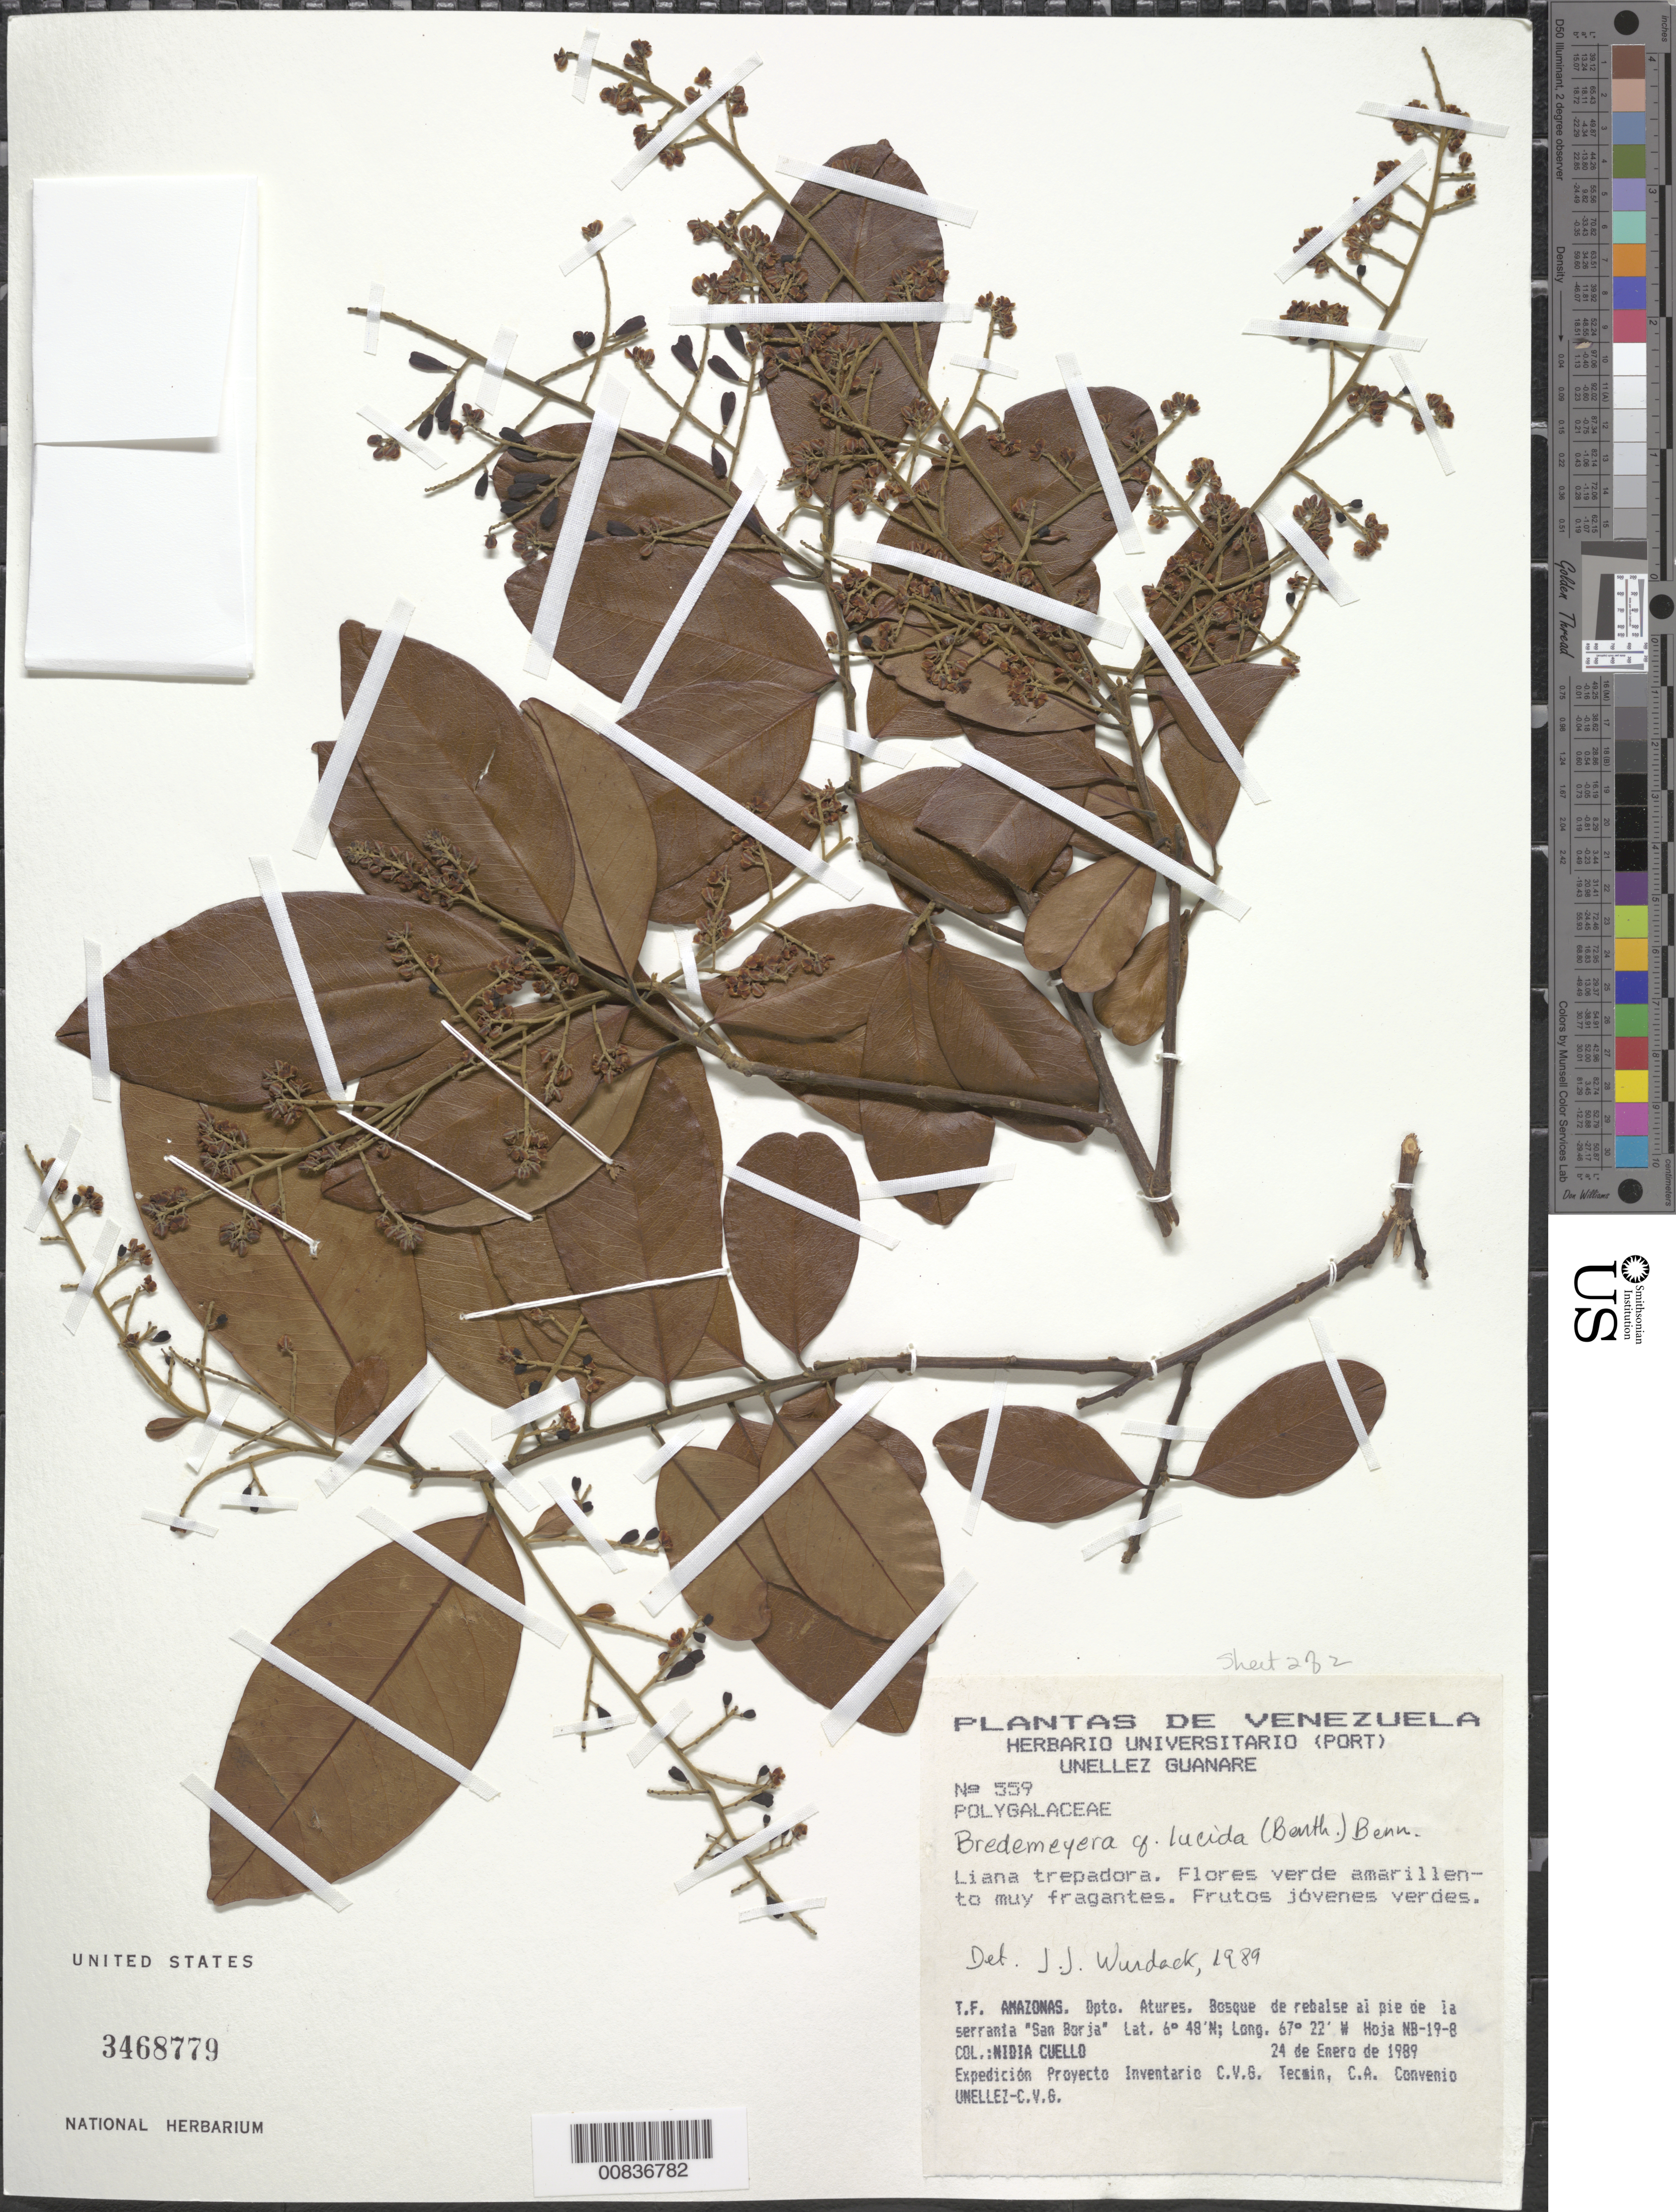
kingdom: Plantae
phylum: Tracheophyta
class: Magnoliopsida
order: Fabales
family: Polygalaceae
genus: Bredemeyera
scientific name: Bredemeyera lucida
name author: (Benth.) Klotzsch ex Hassk.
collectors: N. L. Cuello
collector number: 559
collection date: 1989-01-24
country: Venezuela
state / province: Amazonas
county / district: Atures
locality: Serranía "San Borja"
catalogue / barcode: US 3468779